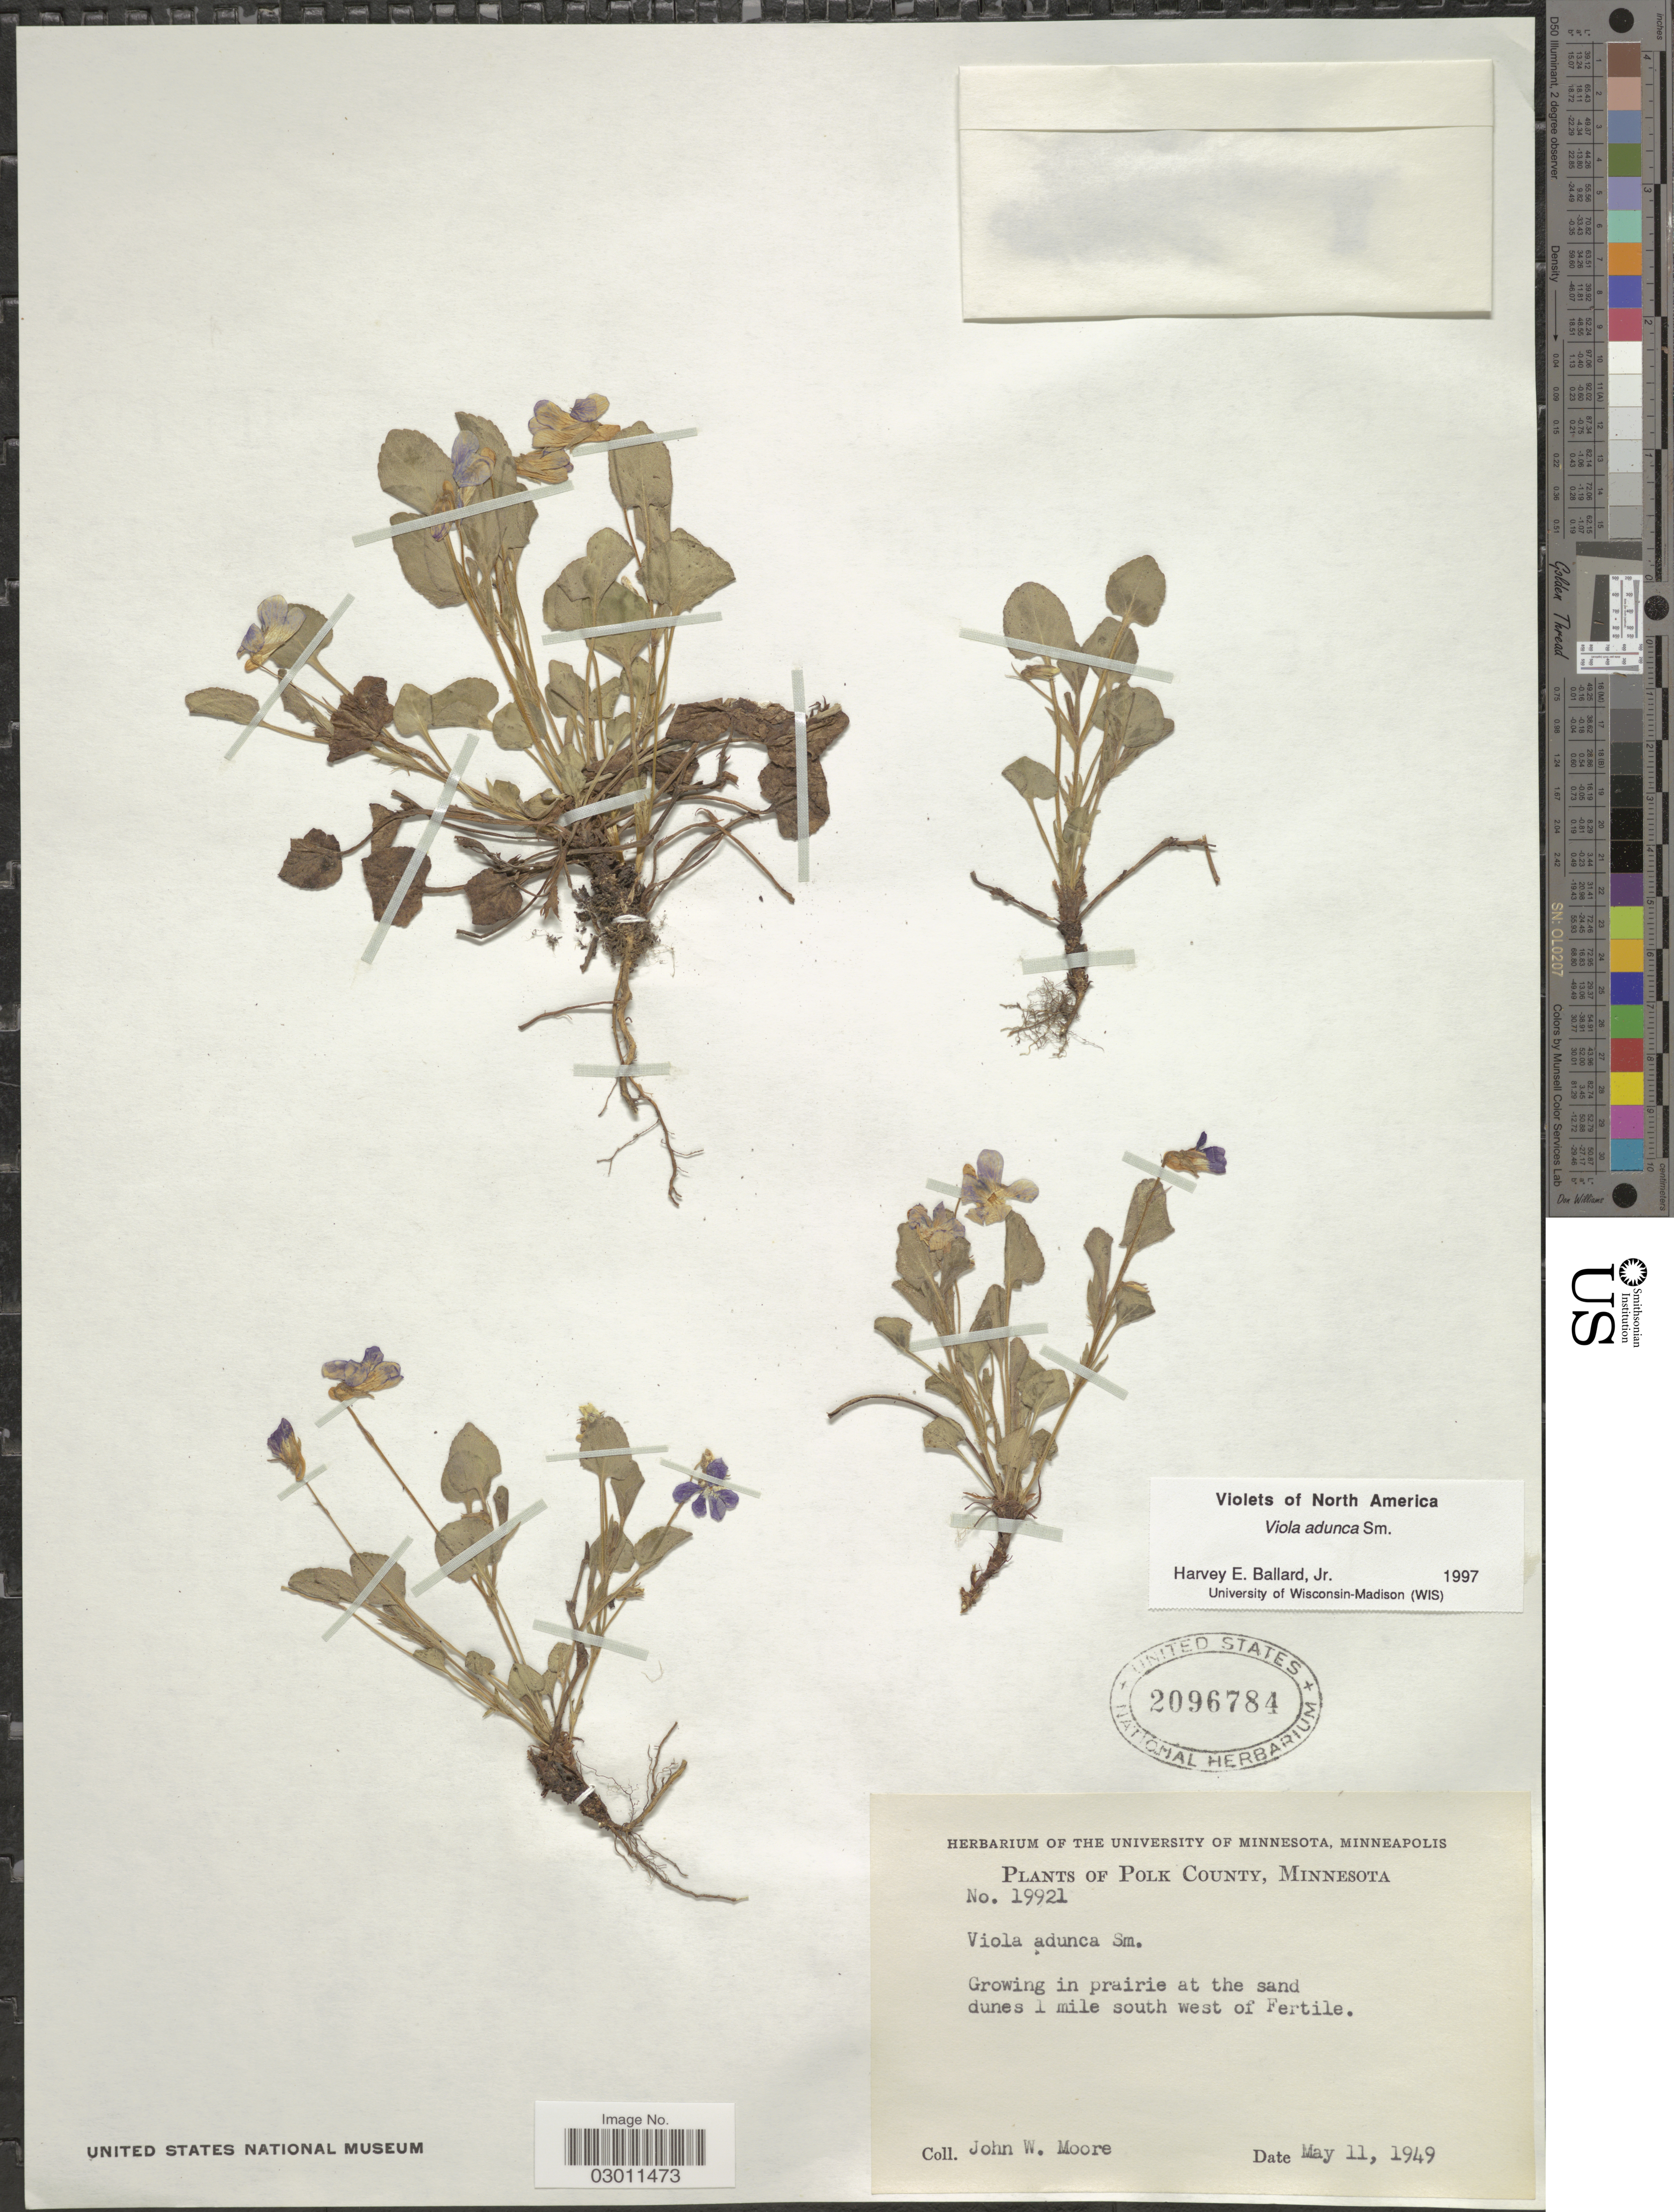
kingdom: Plantae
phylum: Tracheophyta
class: Magnoliopsida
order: Malpighiales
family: Violaceae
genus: Viola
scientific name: Viola adunca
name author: Sm.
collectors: J. Moore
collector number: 19921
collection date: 1949-05-11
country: United States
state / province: Minnesota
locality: Polk County, Growing in prairie at the sand dunes 1 miles south west of Fertile.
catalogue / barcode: US 2096784